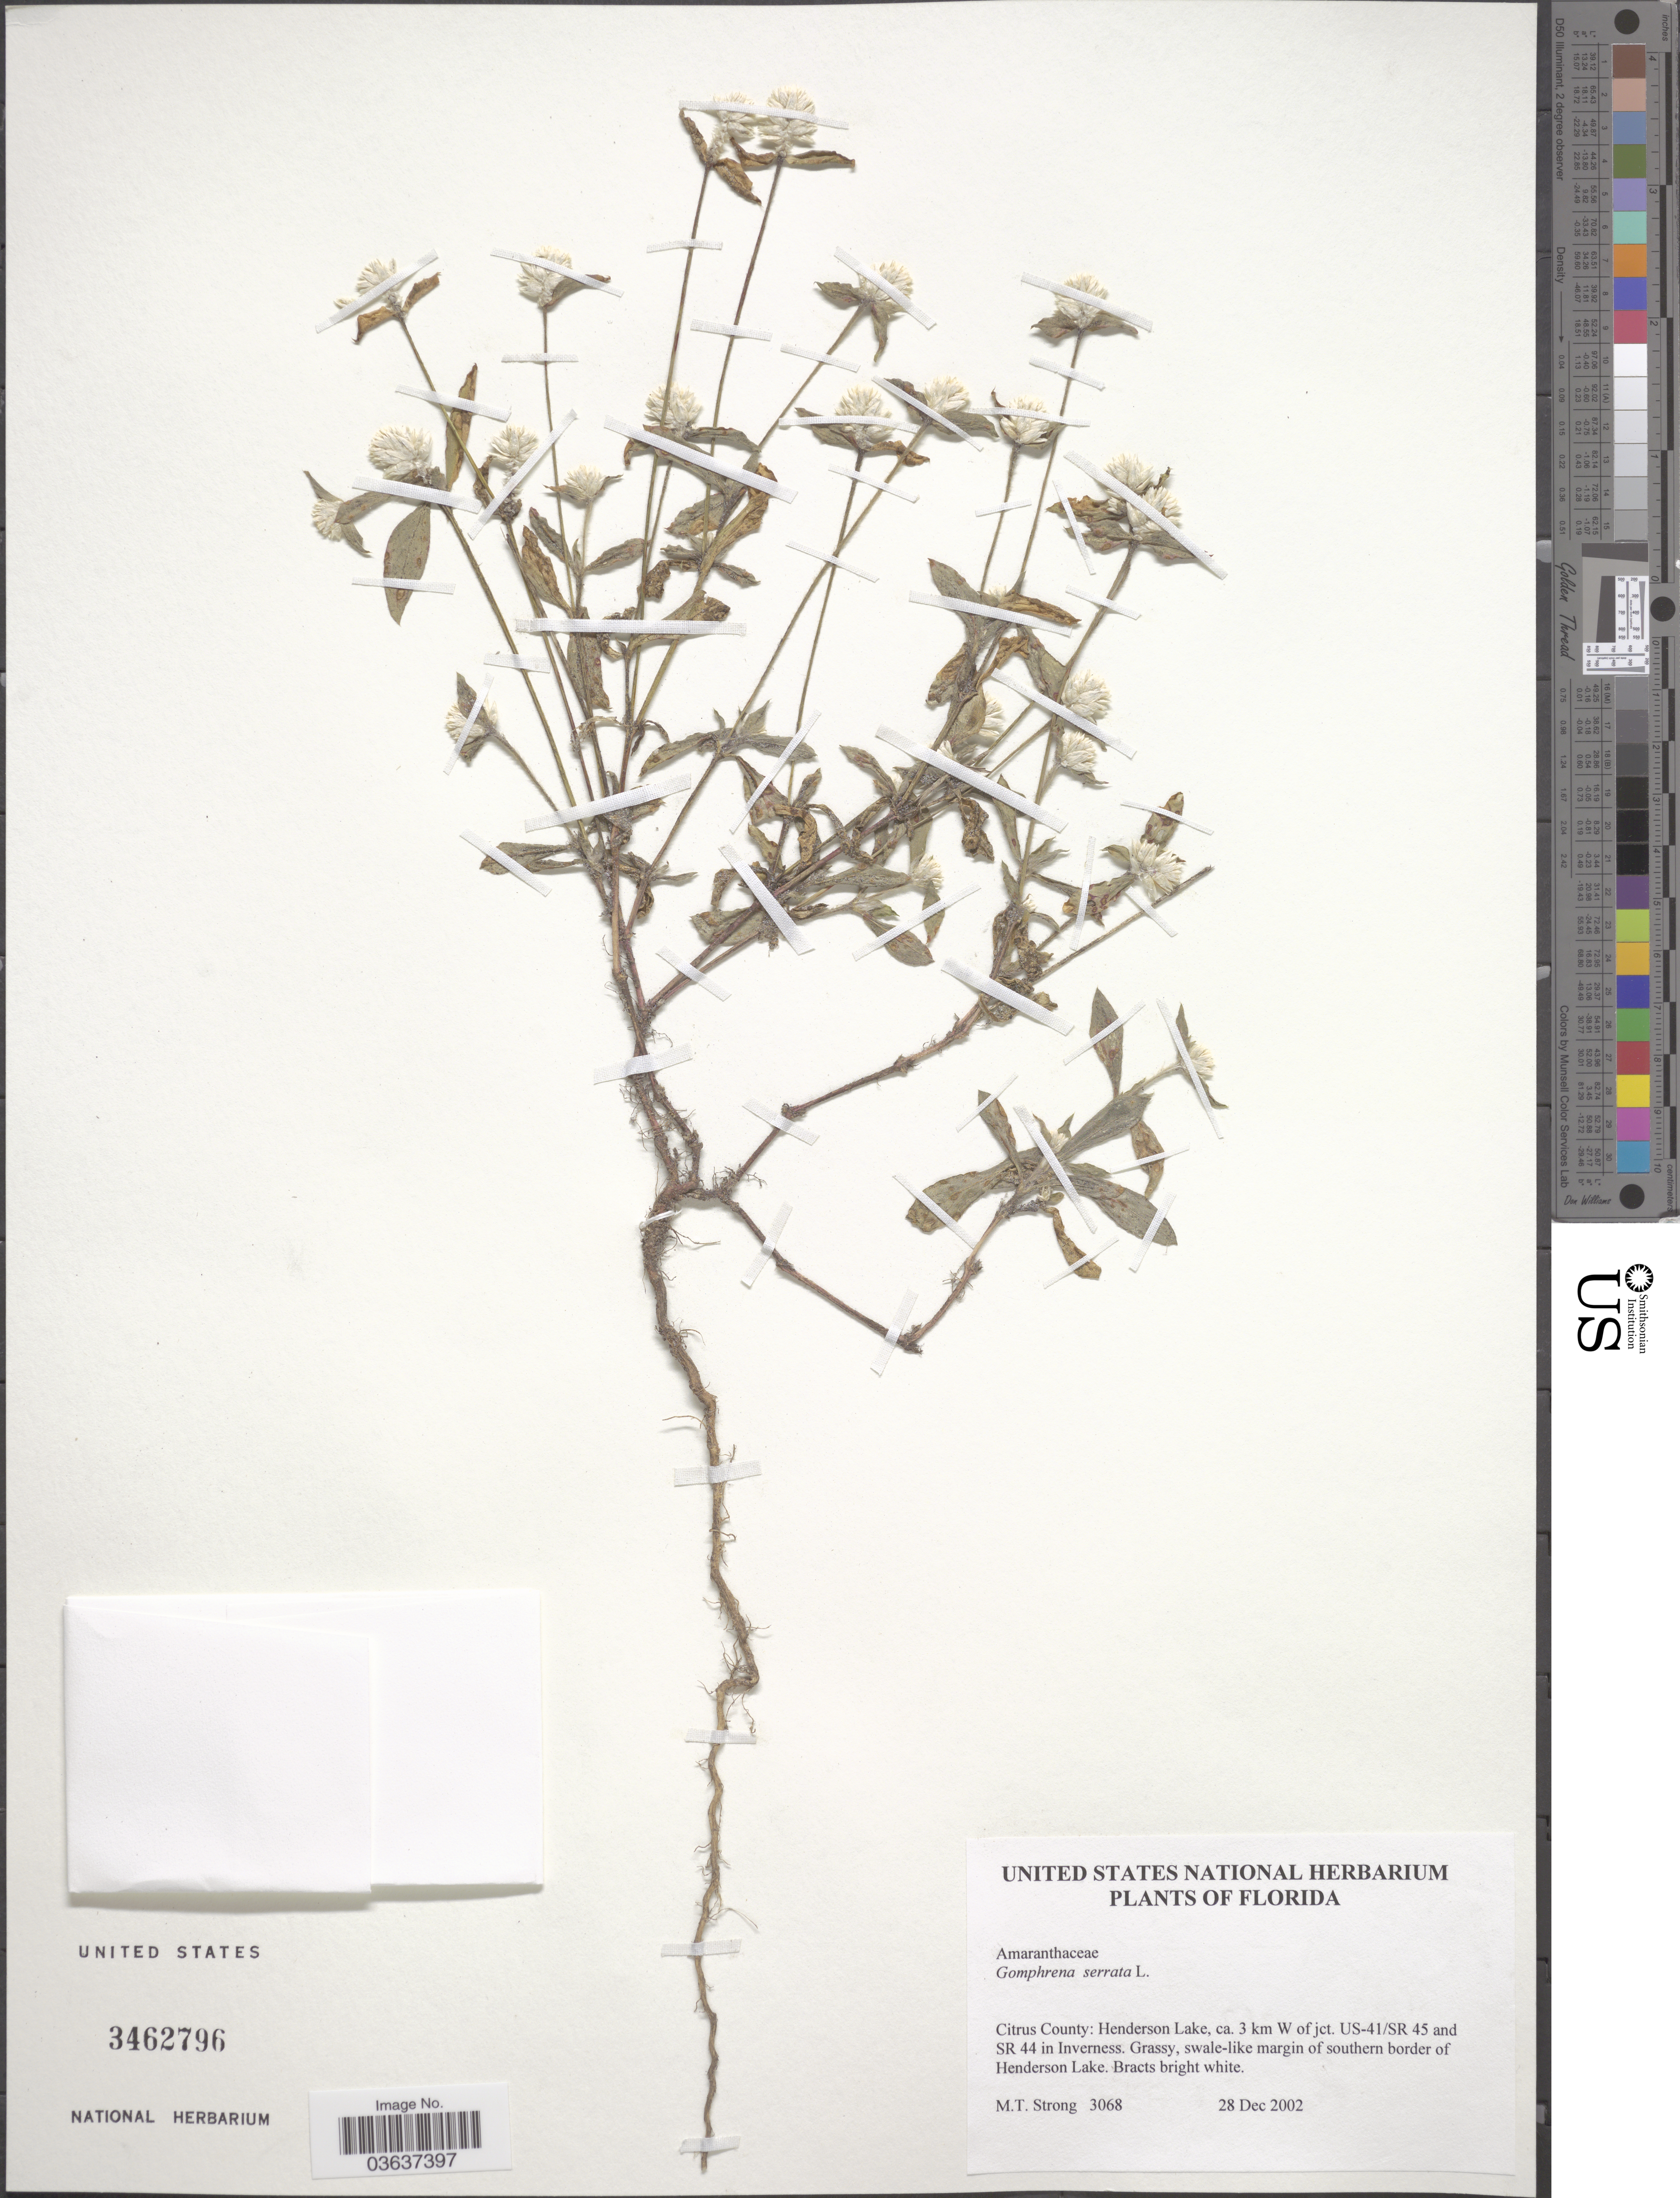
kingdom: Plantae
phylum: Tracheophyta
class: Magnoliopsida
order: Caryophyllales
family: Amaranthaceae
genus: Gomphrena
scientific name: Gomphrena serrata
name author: L.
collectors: M. T. Strong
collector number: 3068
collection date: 2002-12-28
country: United States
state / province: Florida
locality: Citrus County: Henderson Lake, ca. 3 km W of jct. US-41/ SR 45 and SR 44 in Inverness. Swale-like margin of southern border of Henderson Lake.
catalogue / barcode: US 3462796